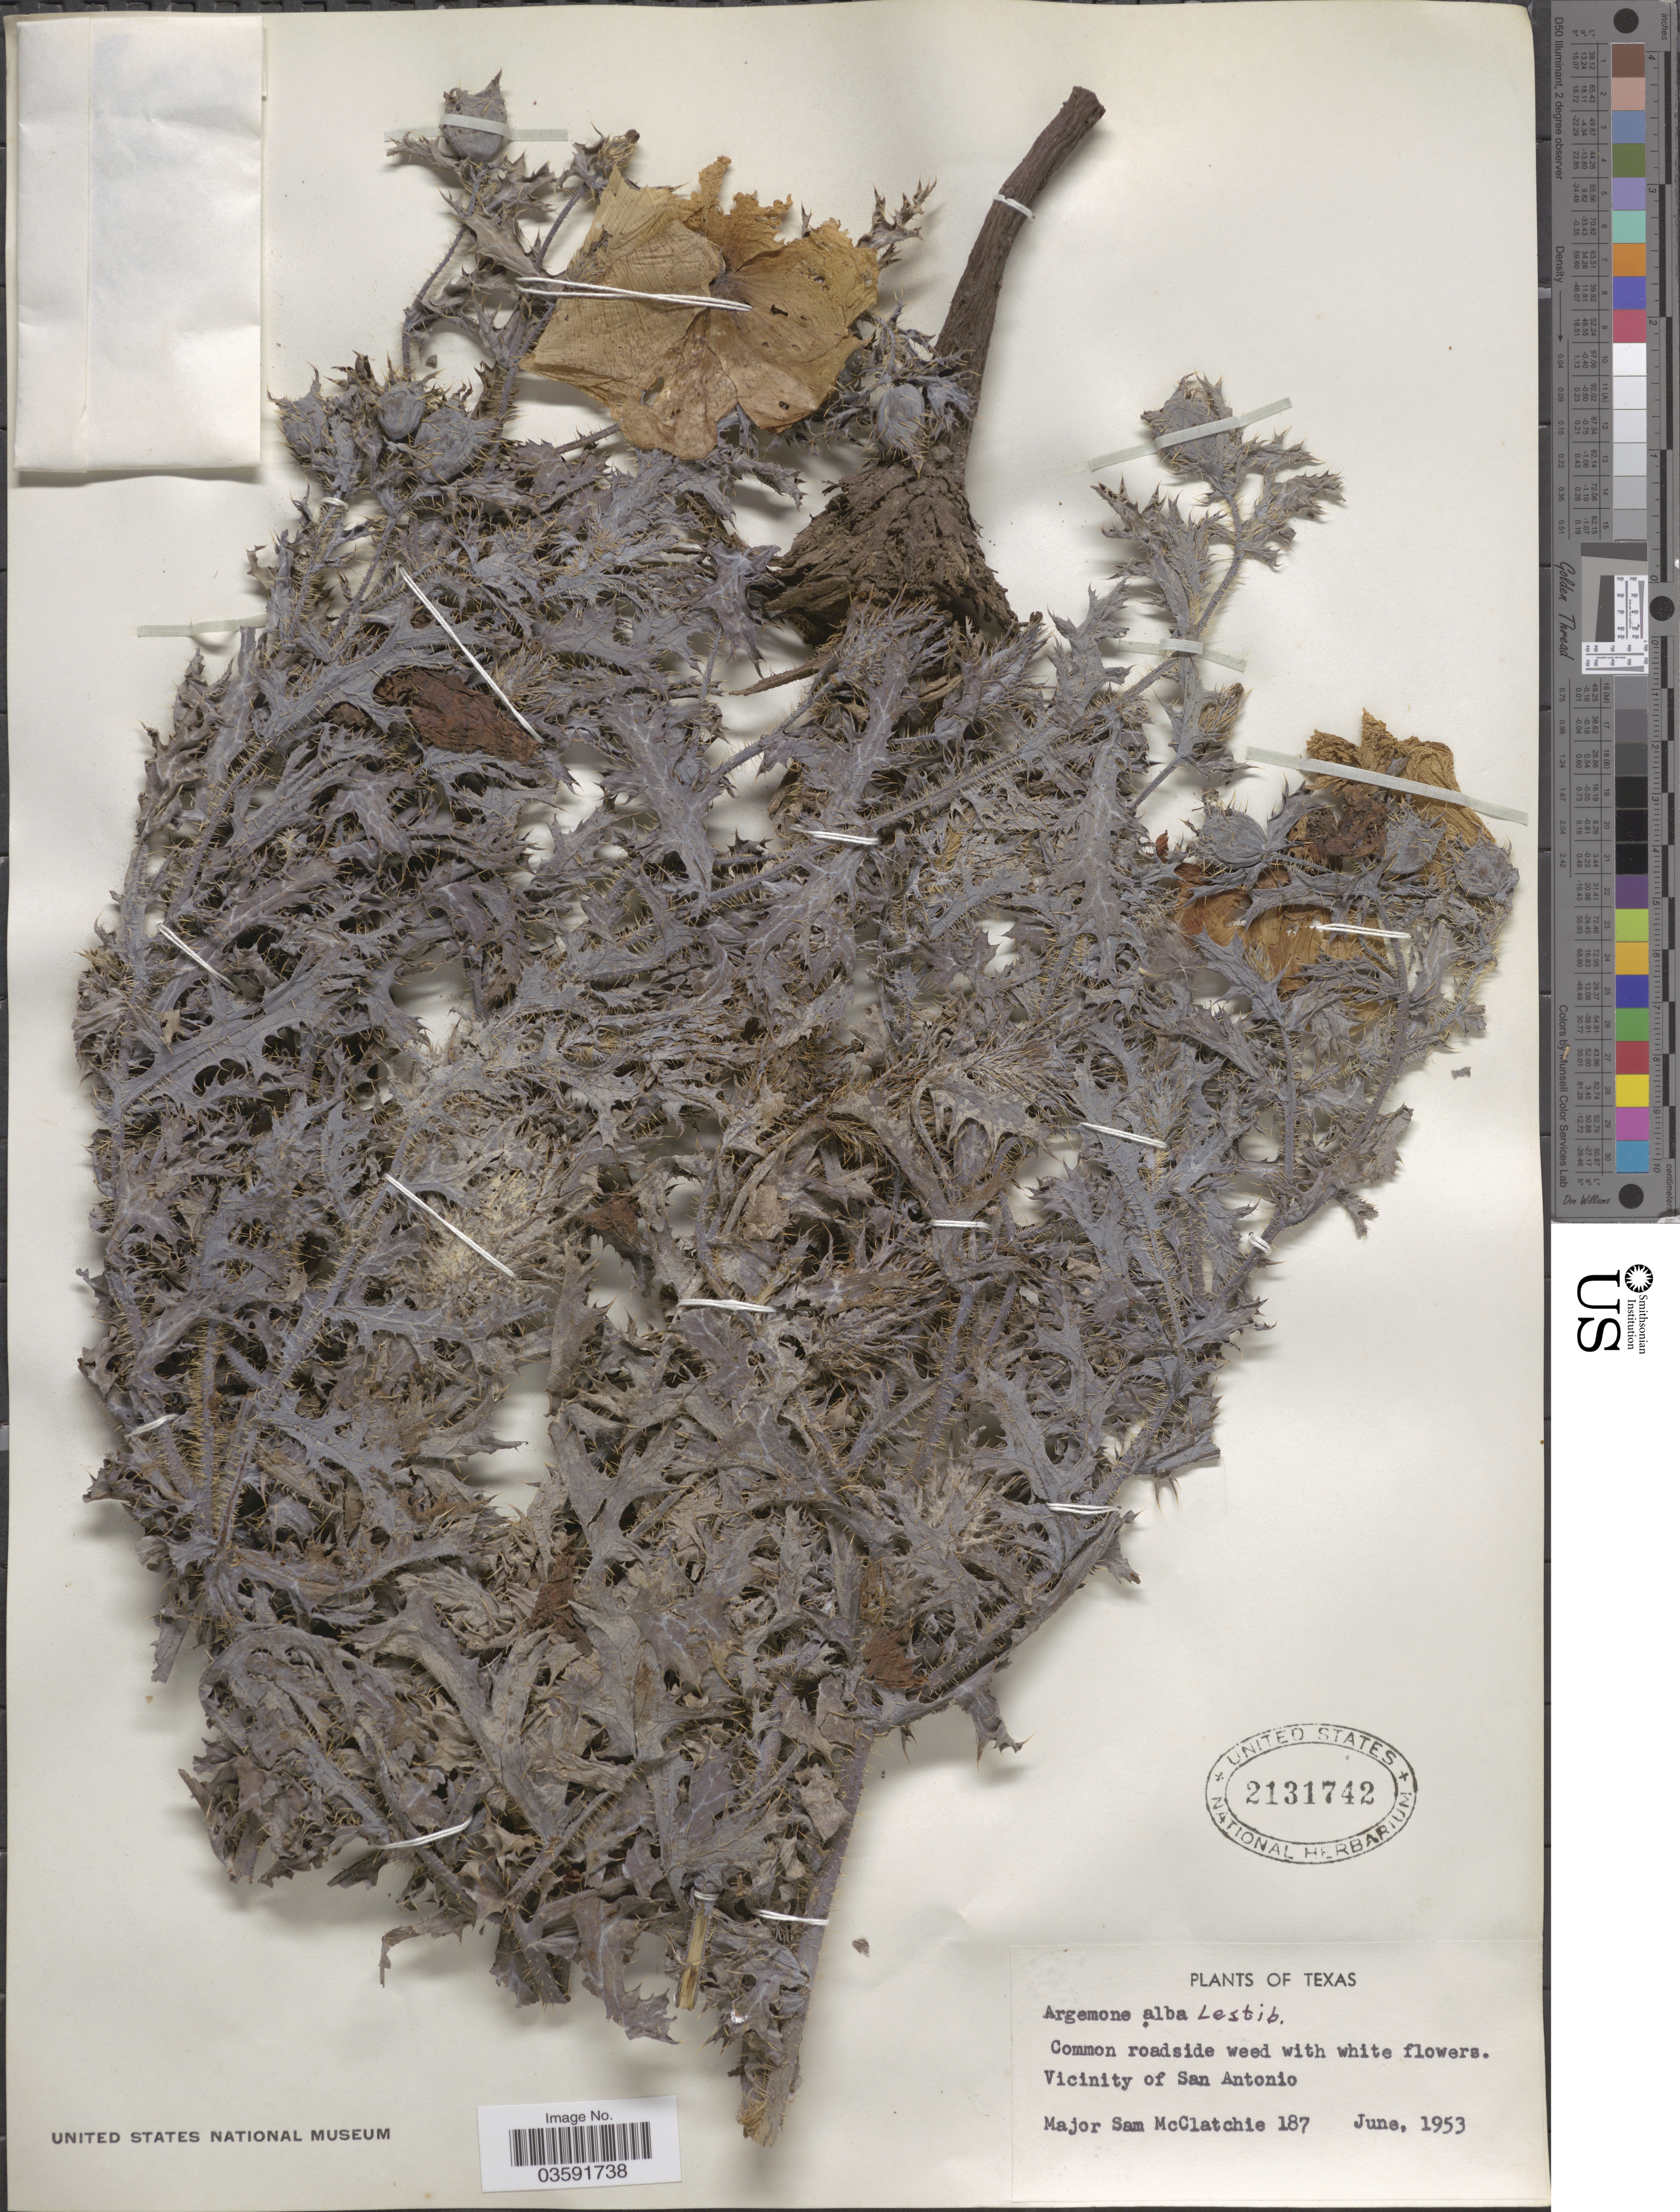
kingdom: Plantae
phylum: Tracheophyta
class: Magnoliopsida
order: Ranunculales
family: Papaveraceae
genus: Argemone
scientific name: Argemone albiflora subsp. texana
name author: G.B. Ownbey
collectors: S. McClatchie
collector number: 187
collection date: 1953-06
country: United States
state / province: Texas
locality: Vicinity of San Antonio.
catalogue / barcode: US 2131742